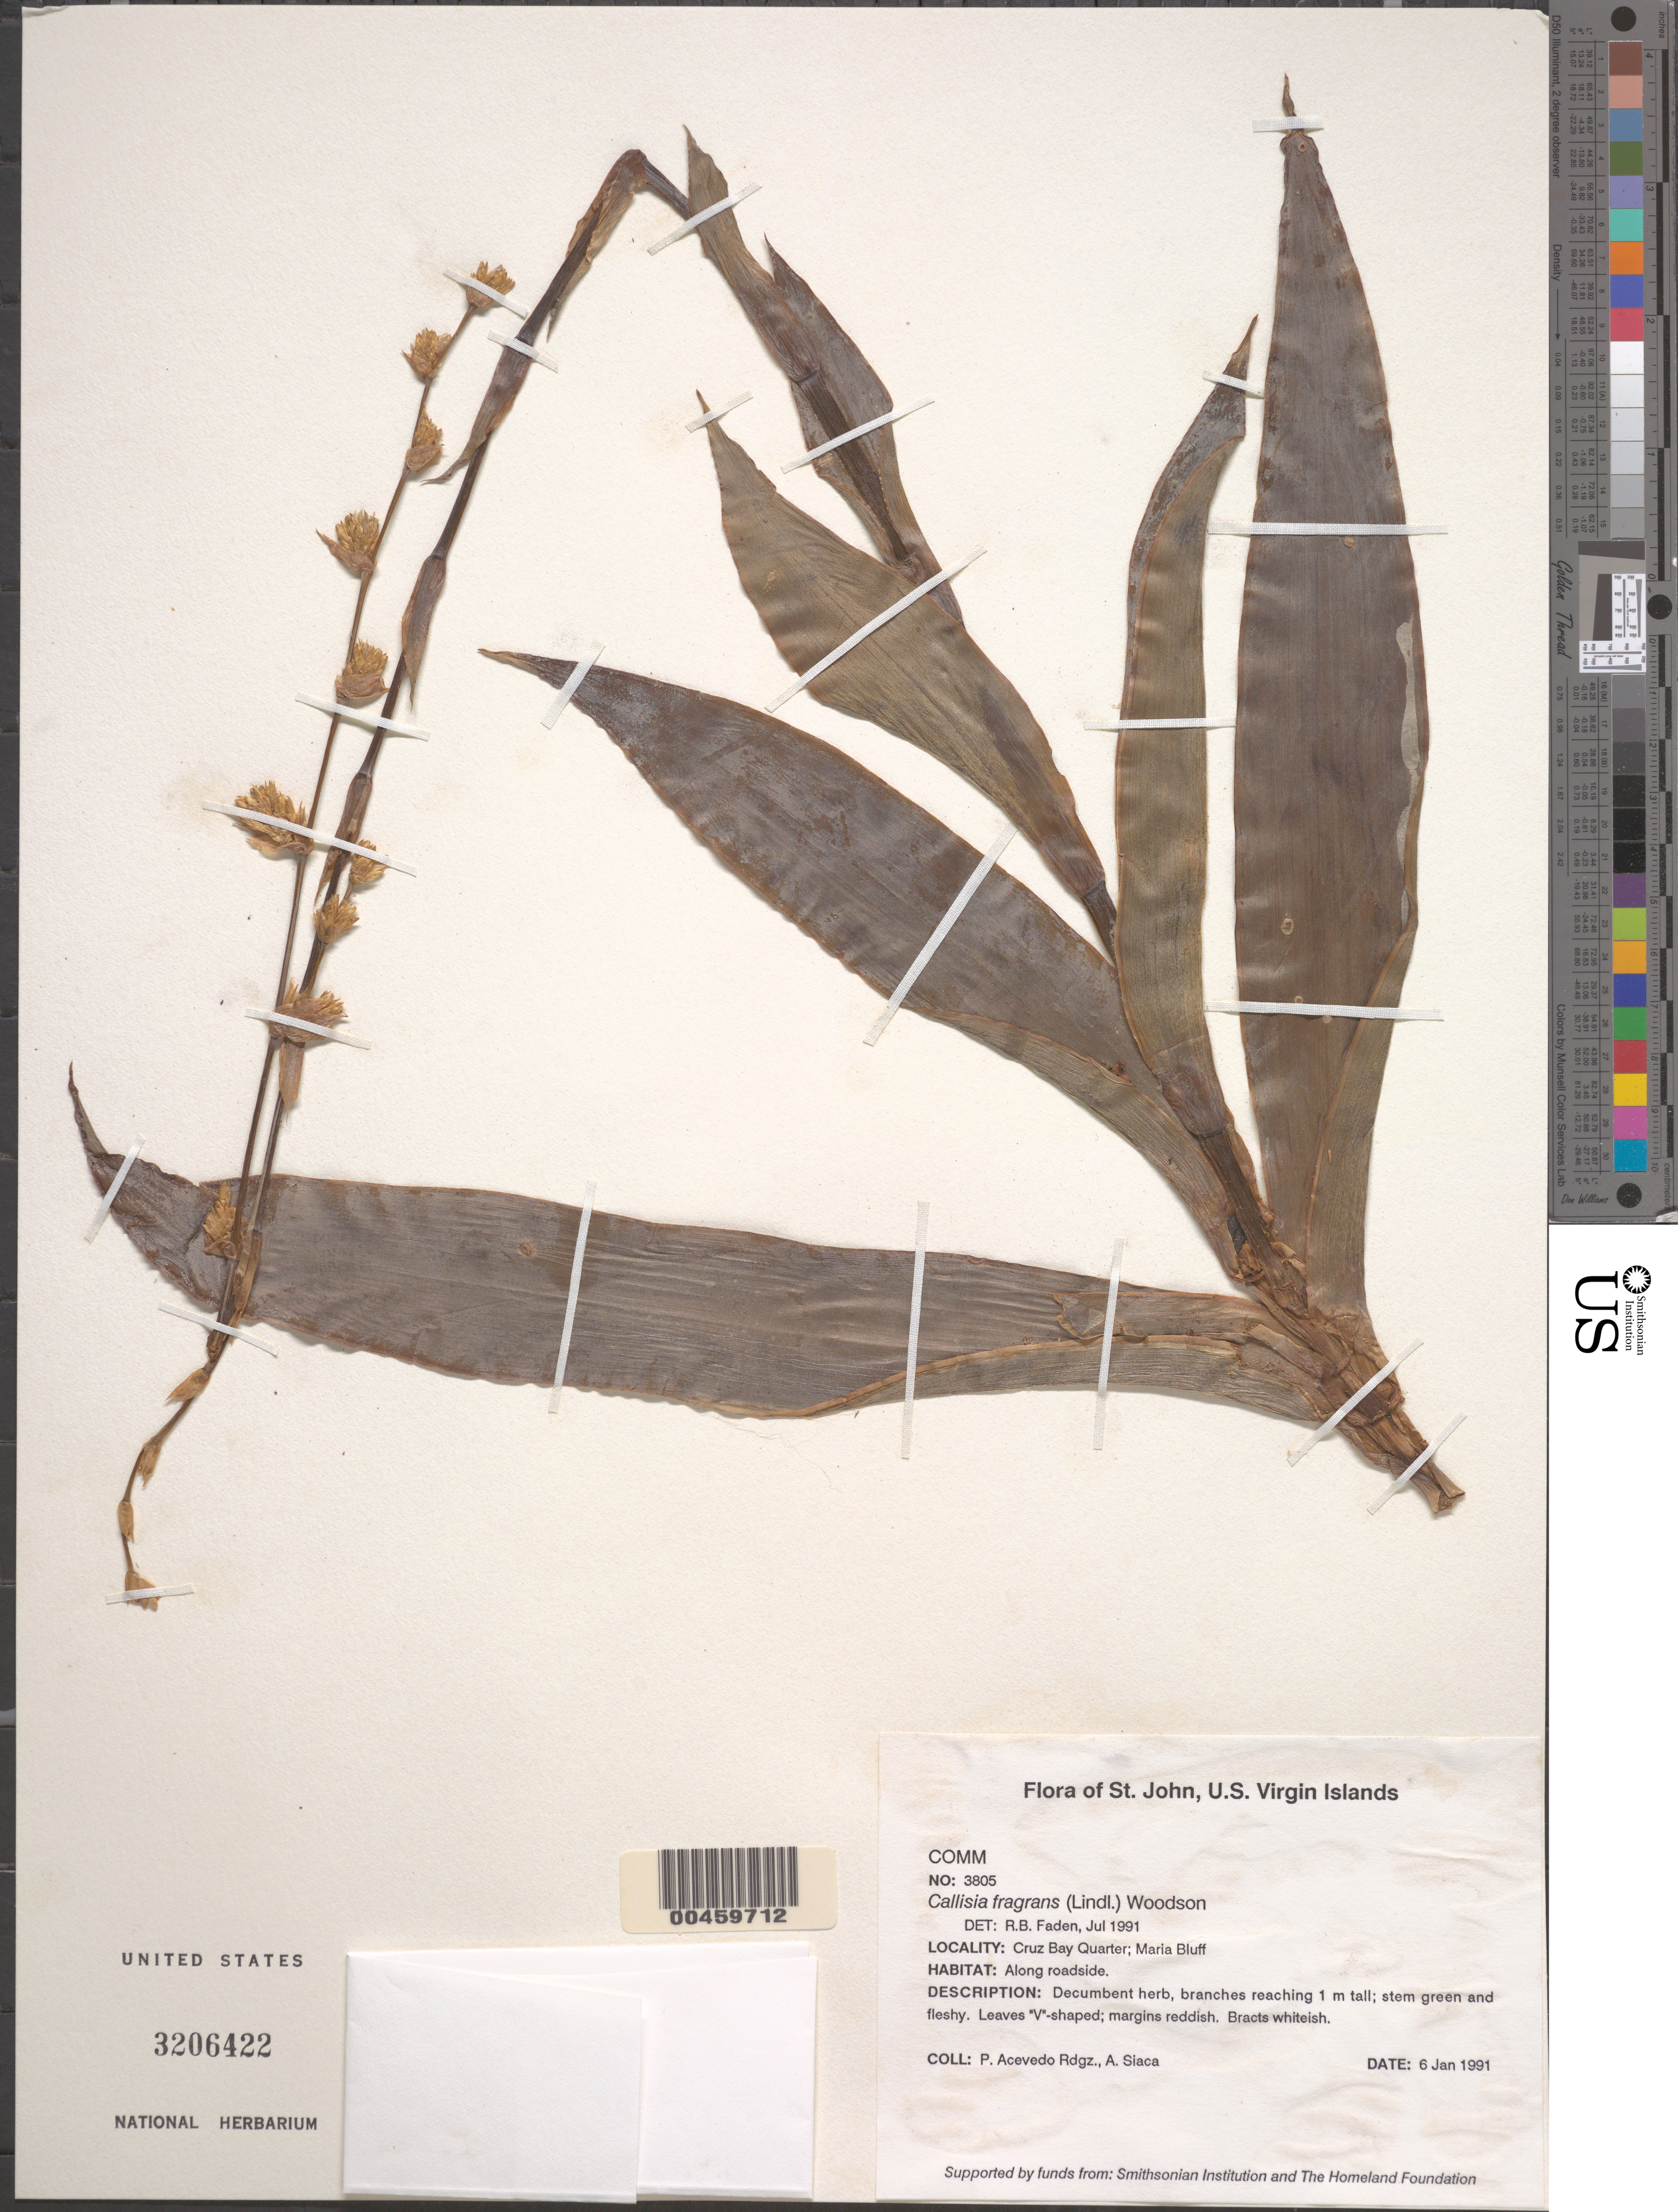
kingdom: Plantae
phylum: Tracheophyta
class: Liliopsida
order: Commelinales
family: Commelinaceae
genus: Callisia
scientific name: Callisia fragrans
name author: (Lindl.) Woodson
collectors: P. Acevedo-Rodr. & A. Siaca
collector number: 3805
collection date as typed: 06 Jan 1991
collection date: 1991-01-06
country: U.S. Virgin Islands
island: St. John Island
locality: Cruz bay quarter, maria bluff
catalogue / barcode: US 3206422